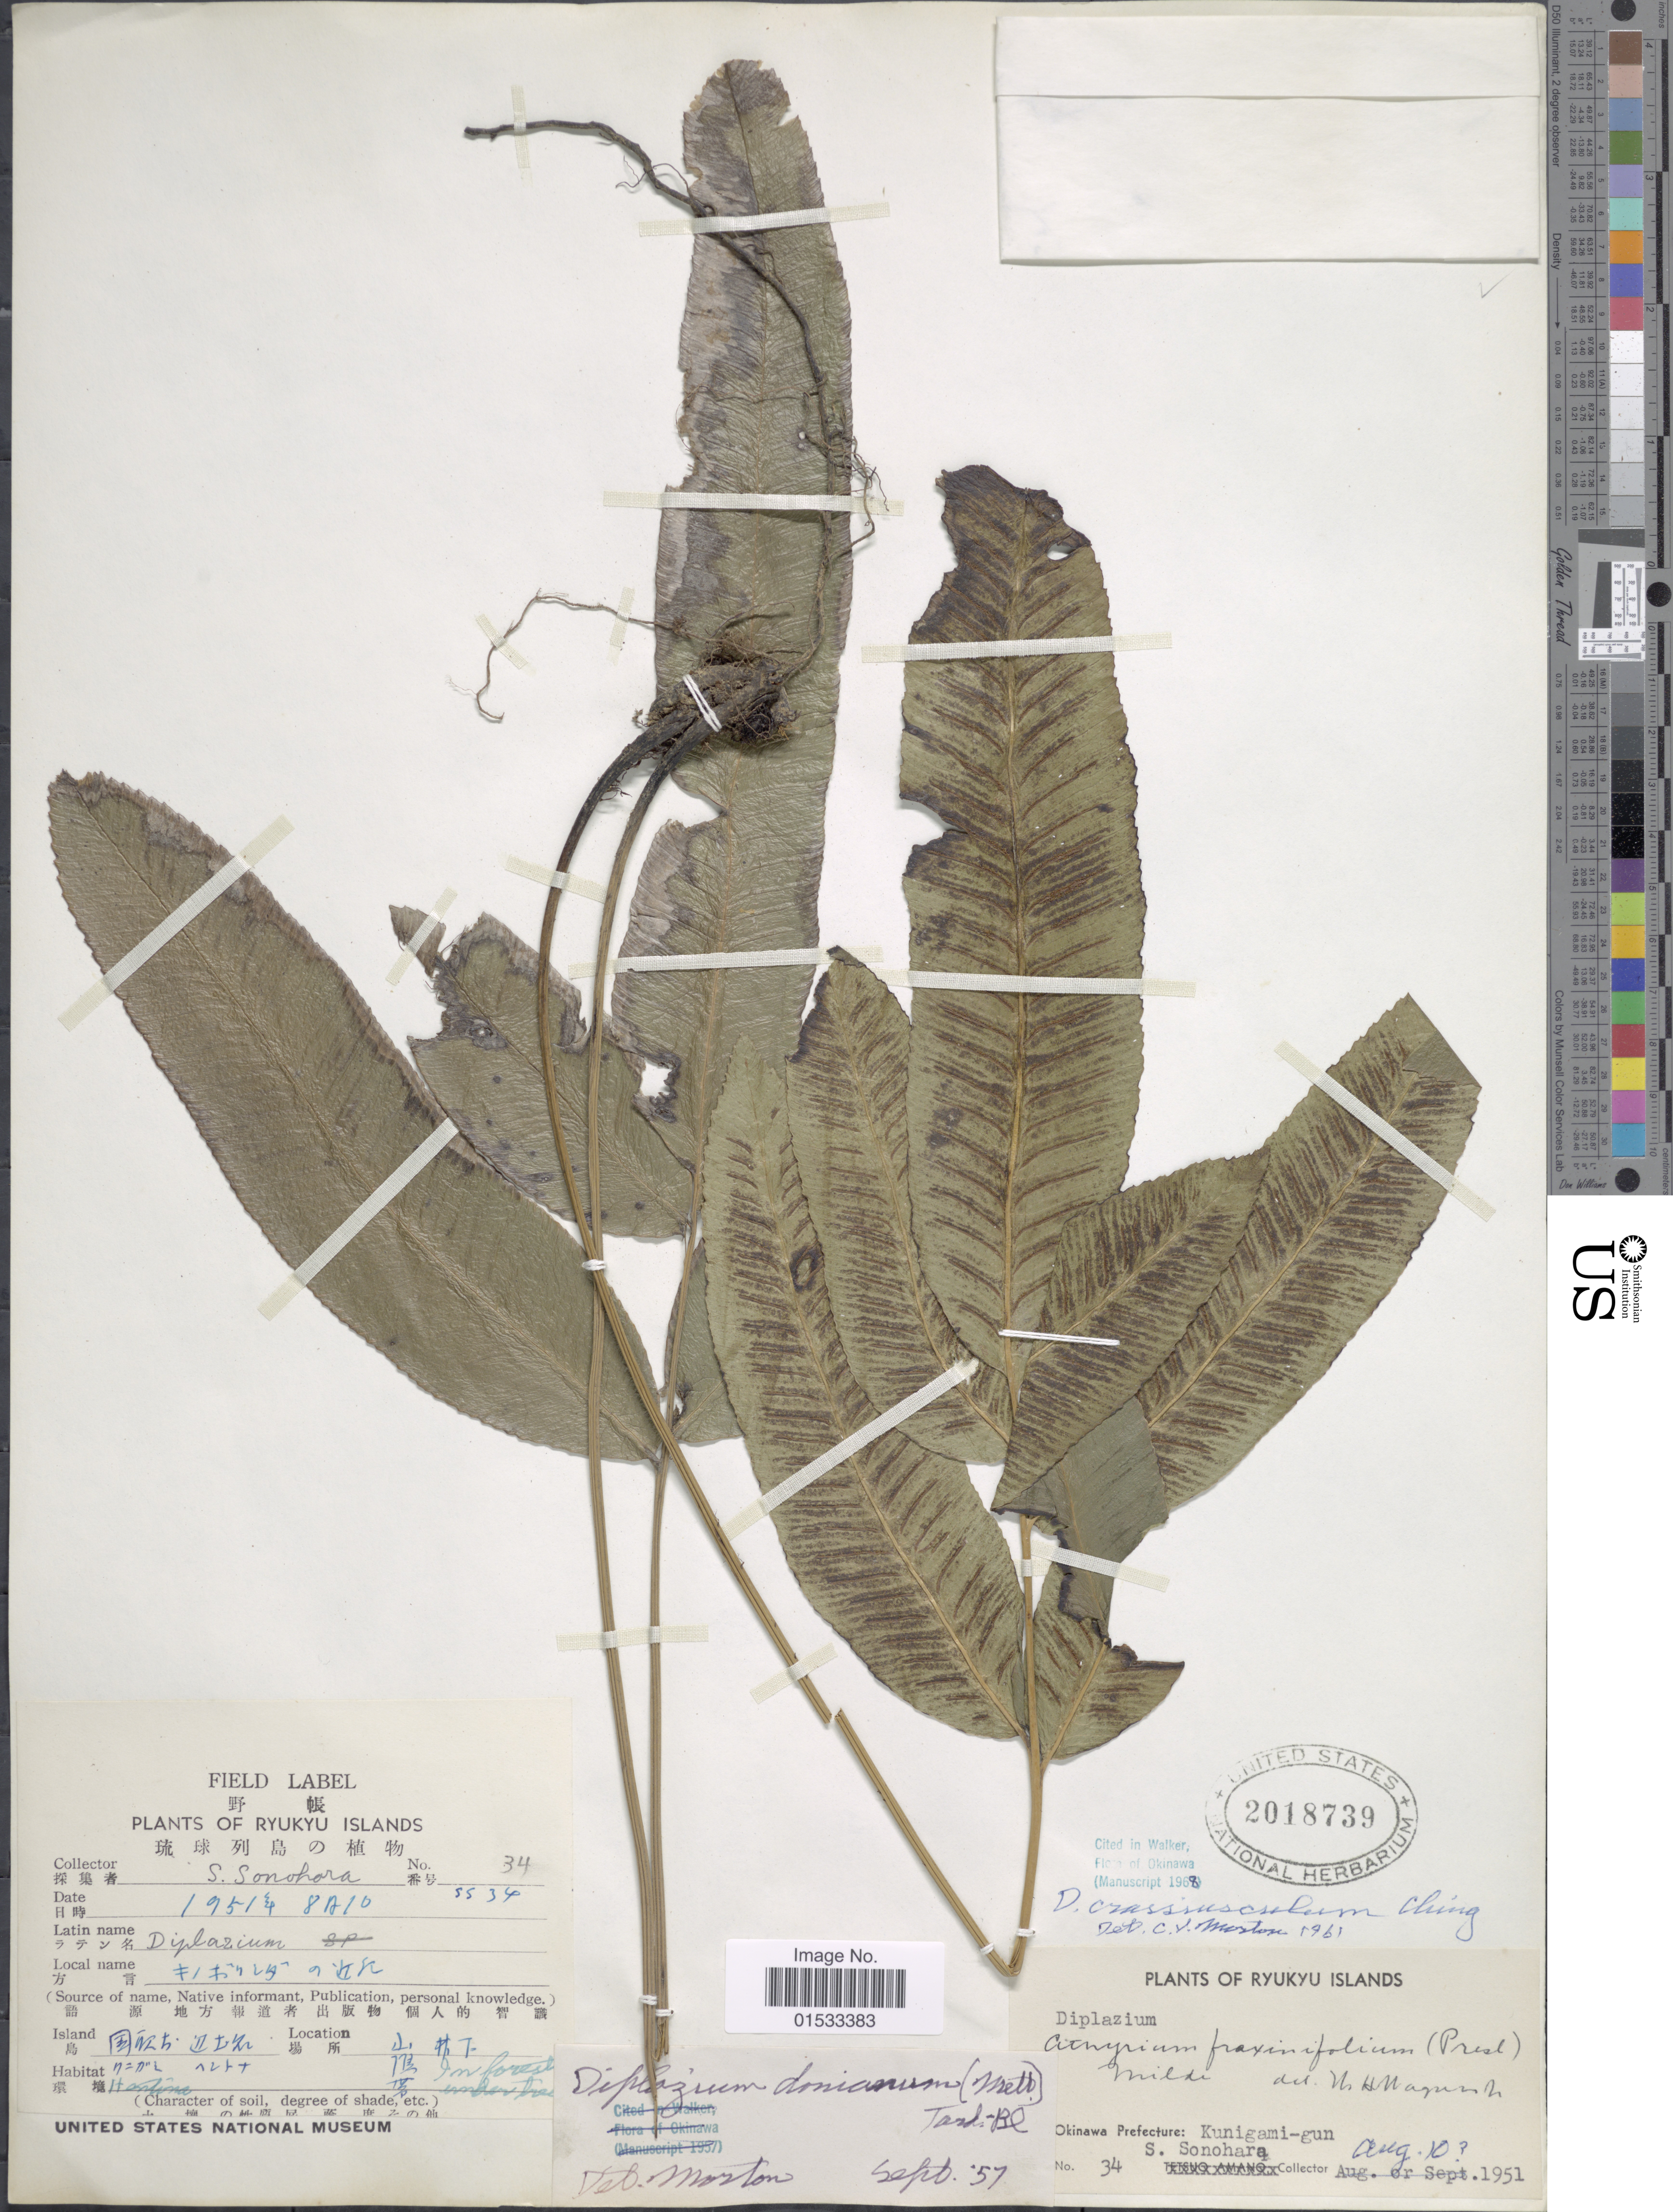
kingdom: Plantae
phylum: Tracheophyta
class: Polypodiopsida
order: Polypodiales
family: Athyriaceae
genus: Diplazium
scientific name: Diplazium crassiusculum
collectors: S. Sonohara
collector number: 34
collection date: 1951-08-10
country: Japan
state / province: Okinawa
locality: Ryukyu Islands, Kunigami- gun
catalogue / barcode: US 2018739